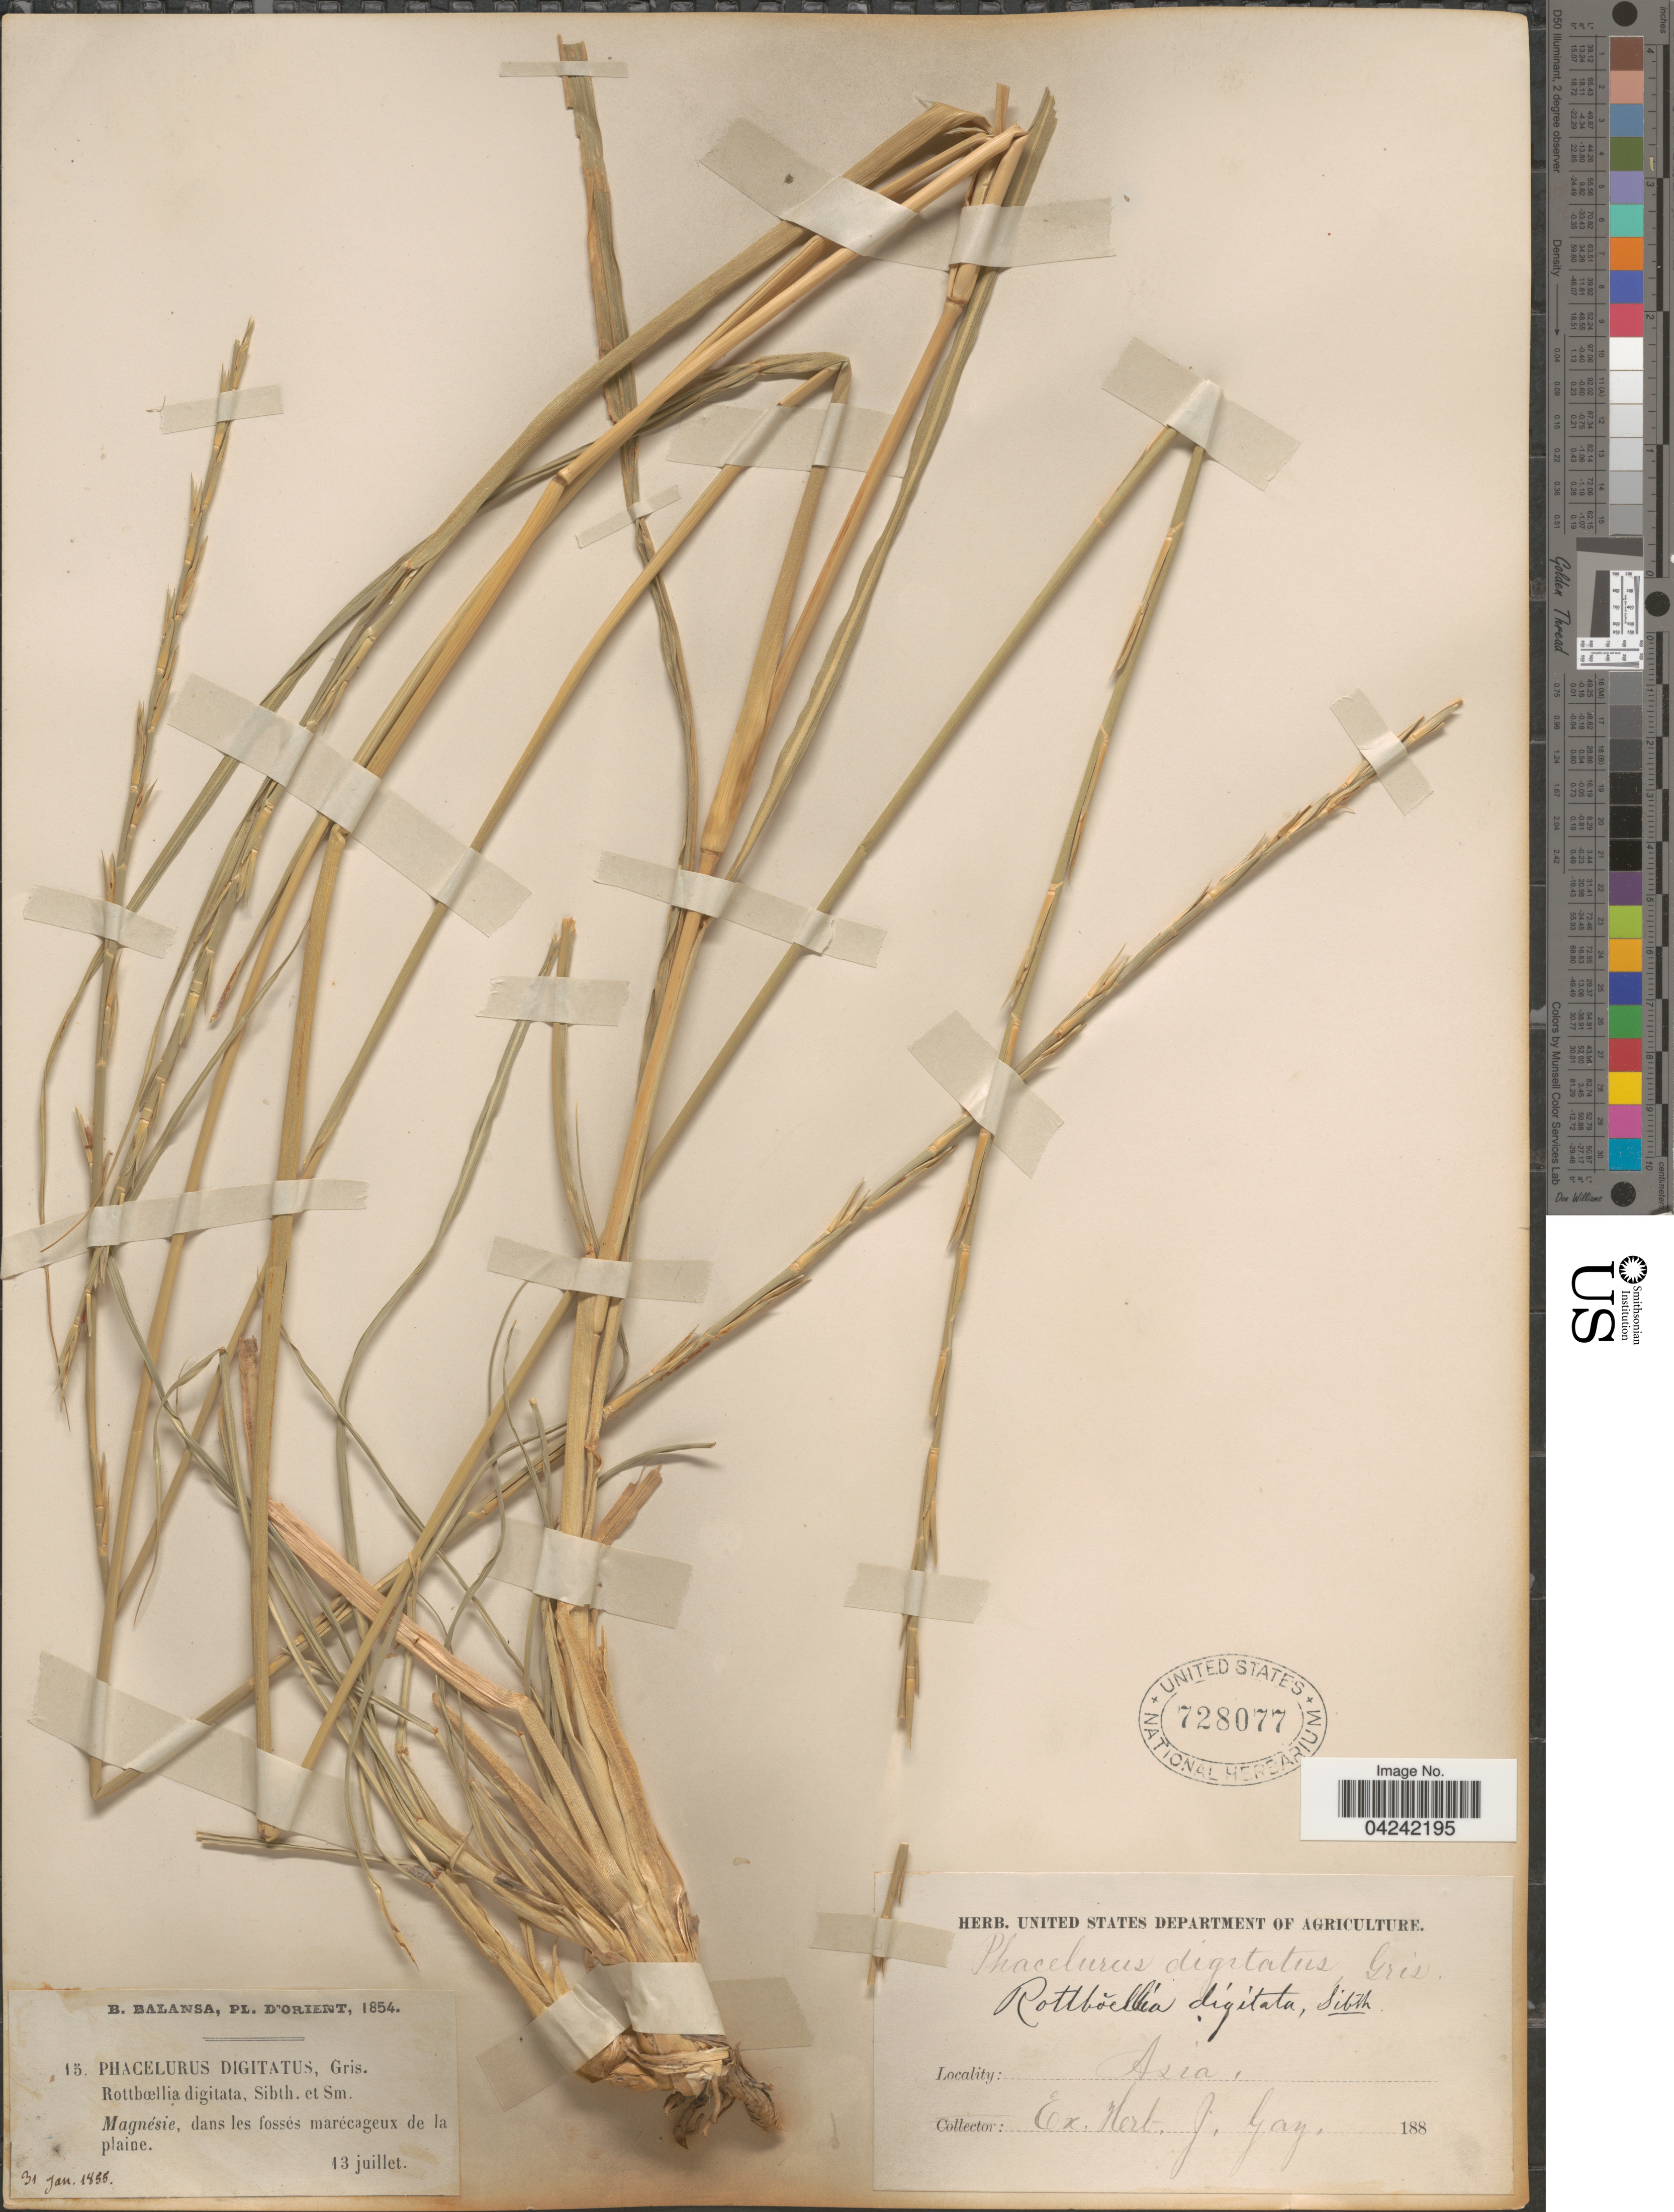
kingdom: Plantae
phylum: Tracheophyta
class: Liliopsida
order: Poales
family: Poaceae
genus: Phacelurus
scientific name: Phacelurus digitatus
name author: (Sibth. & Sm.) Griseb.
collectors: B. Balansa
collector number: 15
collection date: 1854-07-13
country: Turkey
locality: D'Orient. Magnésie, dans les fossés marécageux de la plaine. Asia.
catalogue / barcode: US 728007